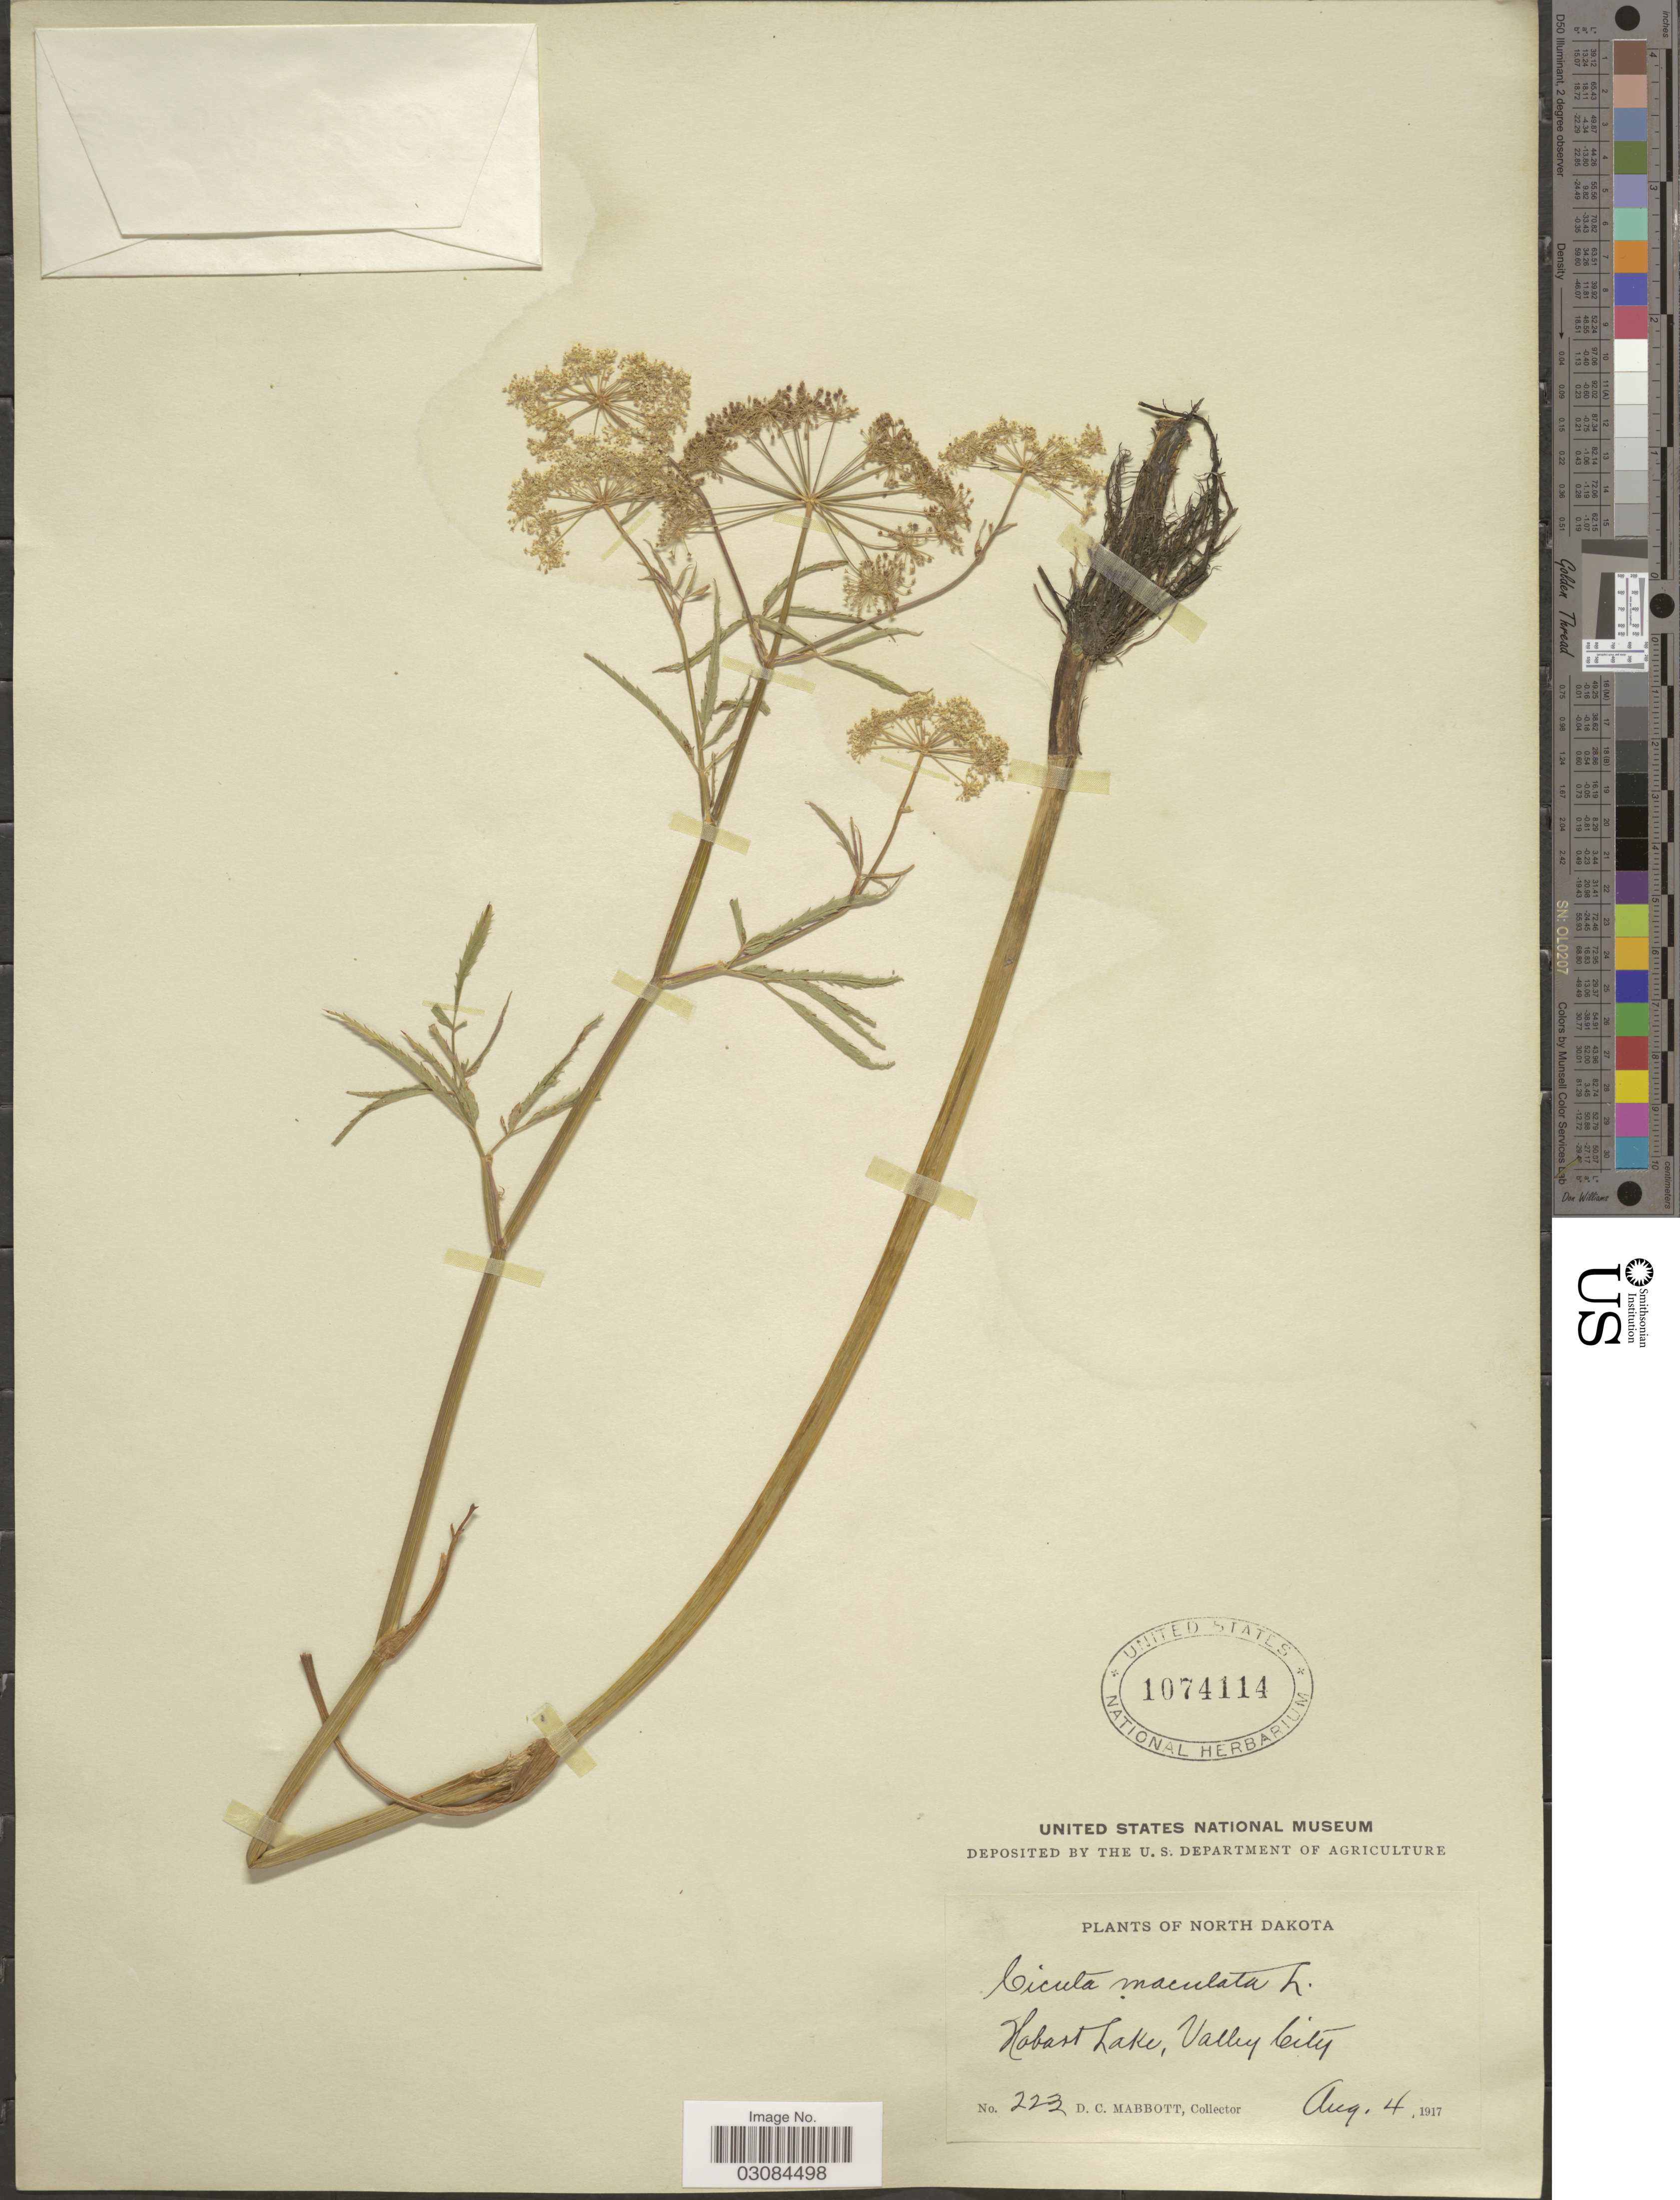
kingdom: Plantae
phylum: Tracheophyta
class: Magnoliopsida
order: Apiales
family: Apiaceae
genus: Cicuta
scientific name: Cicuta maculata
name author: L.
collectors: D. Mabbott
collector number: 223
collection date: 1917-08-04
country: United States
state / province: North Dakota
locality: Hobart Lake, Valley City.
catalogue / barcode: US 1074114